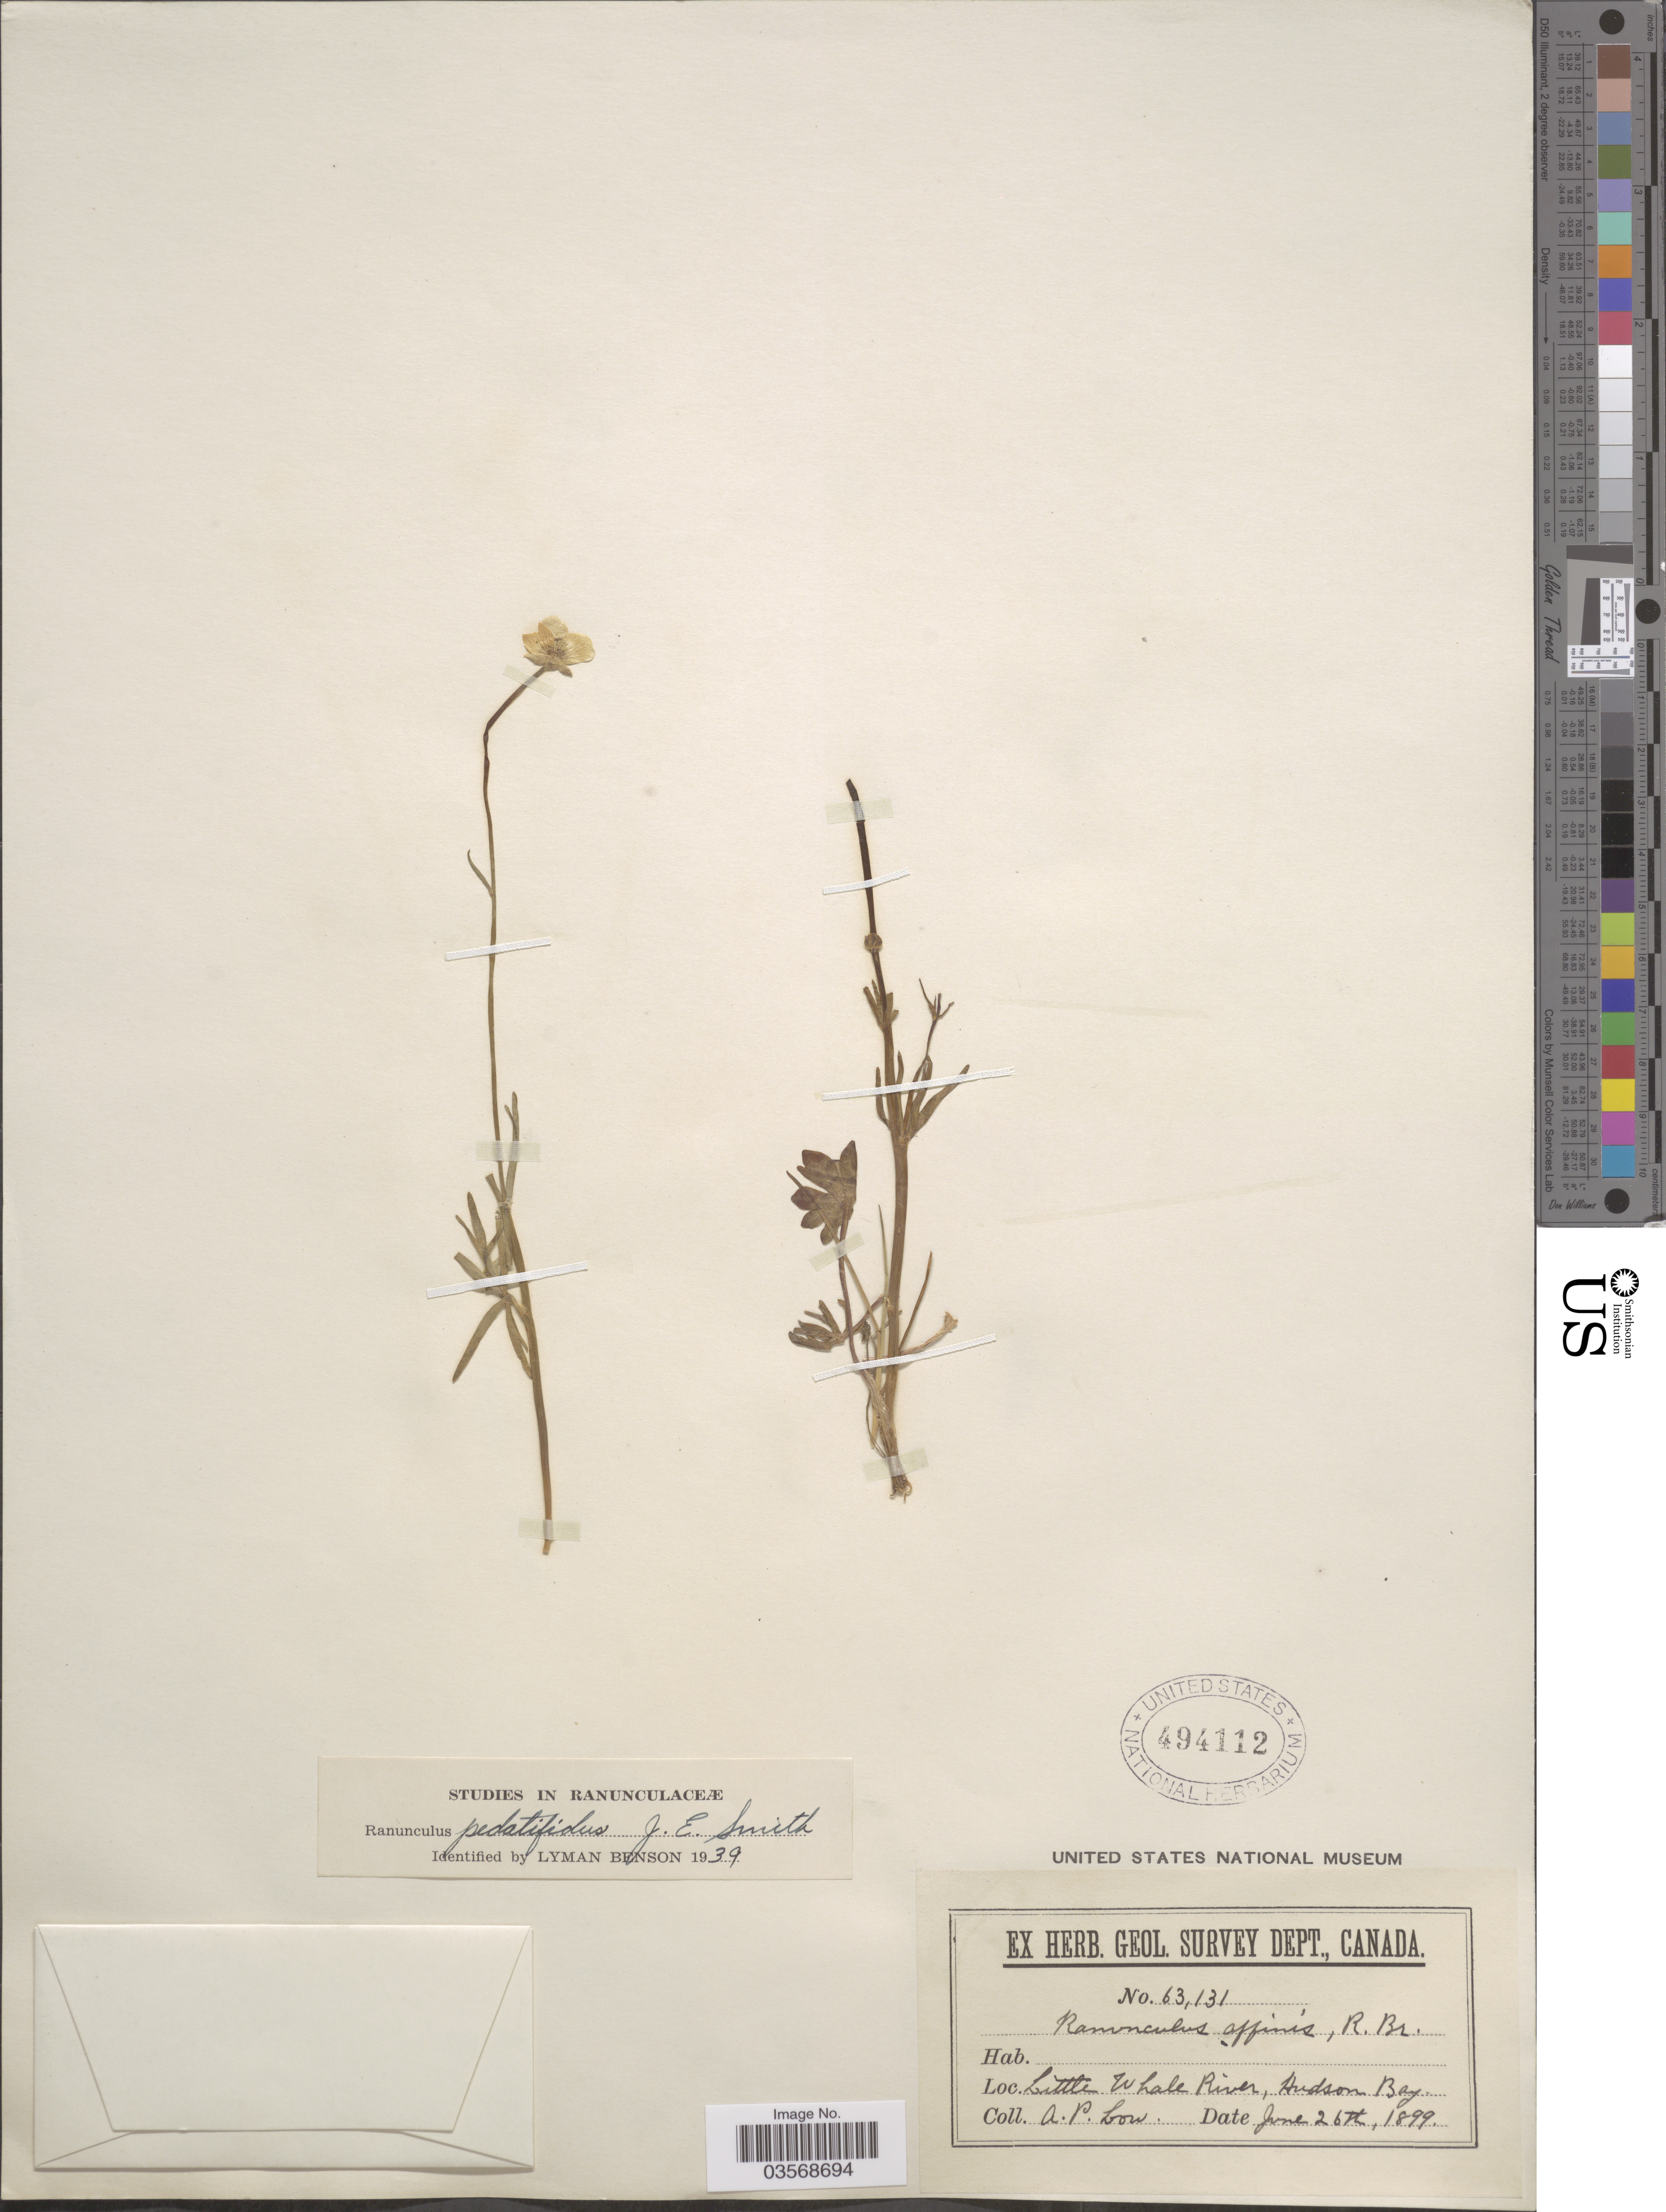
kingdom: Plantae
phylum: Tracheophyta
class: Magnoliopsida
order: Ranunculales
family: Ranunculaceae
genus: Ranunculus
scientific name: Ranunculus pedatifidus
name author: Sm.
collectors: A. Low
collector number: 63131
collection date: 1899-06-26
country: Canada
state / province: Quebec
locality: Little Whale River, Hudson Bay.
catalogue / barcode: US 494112